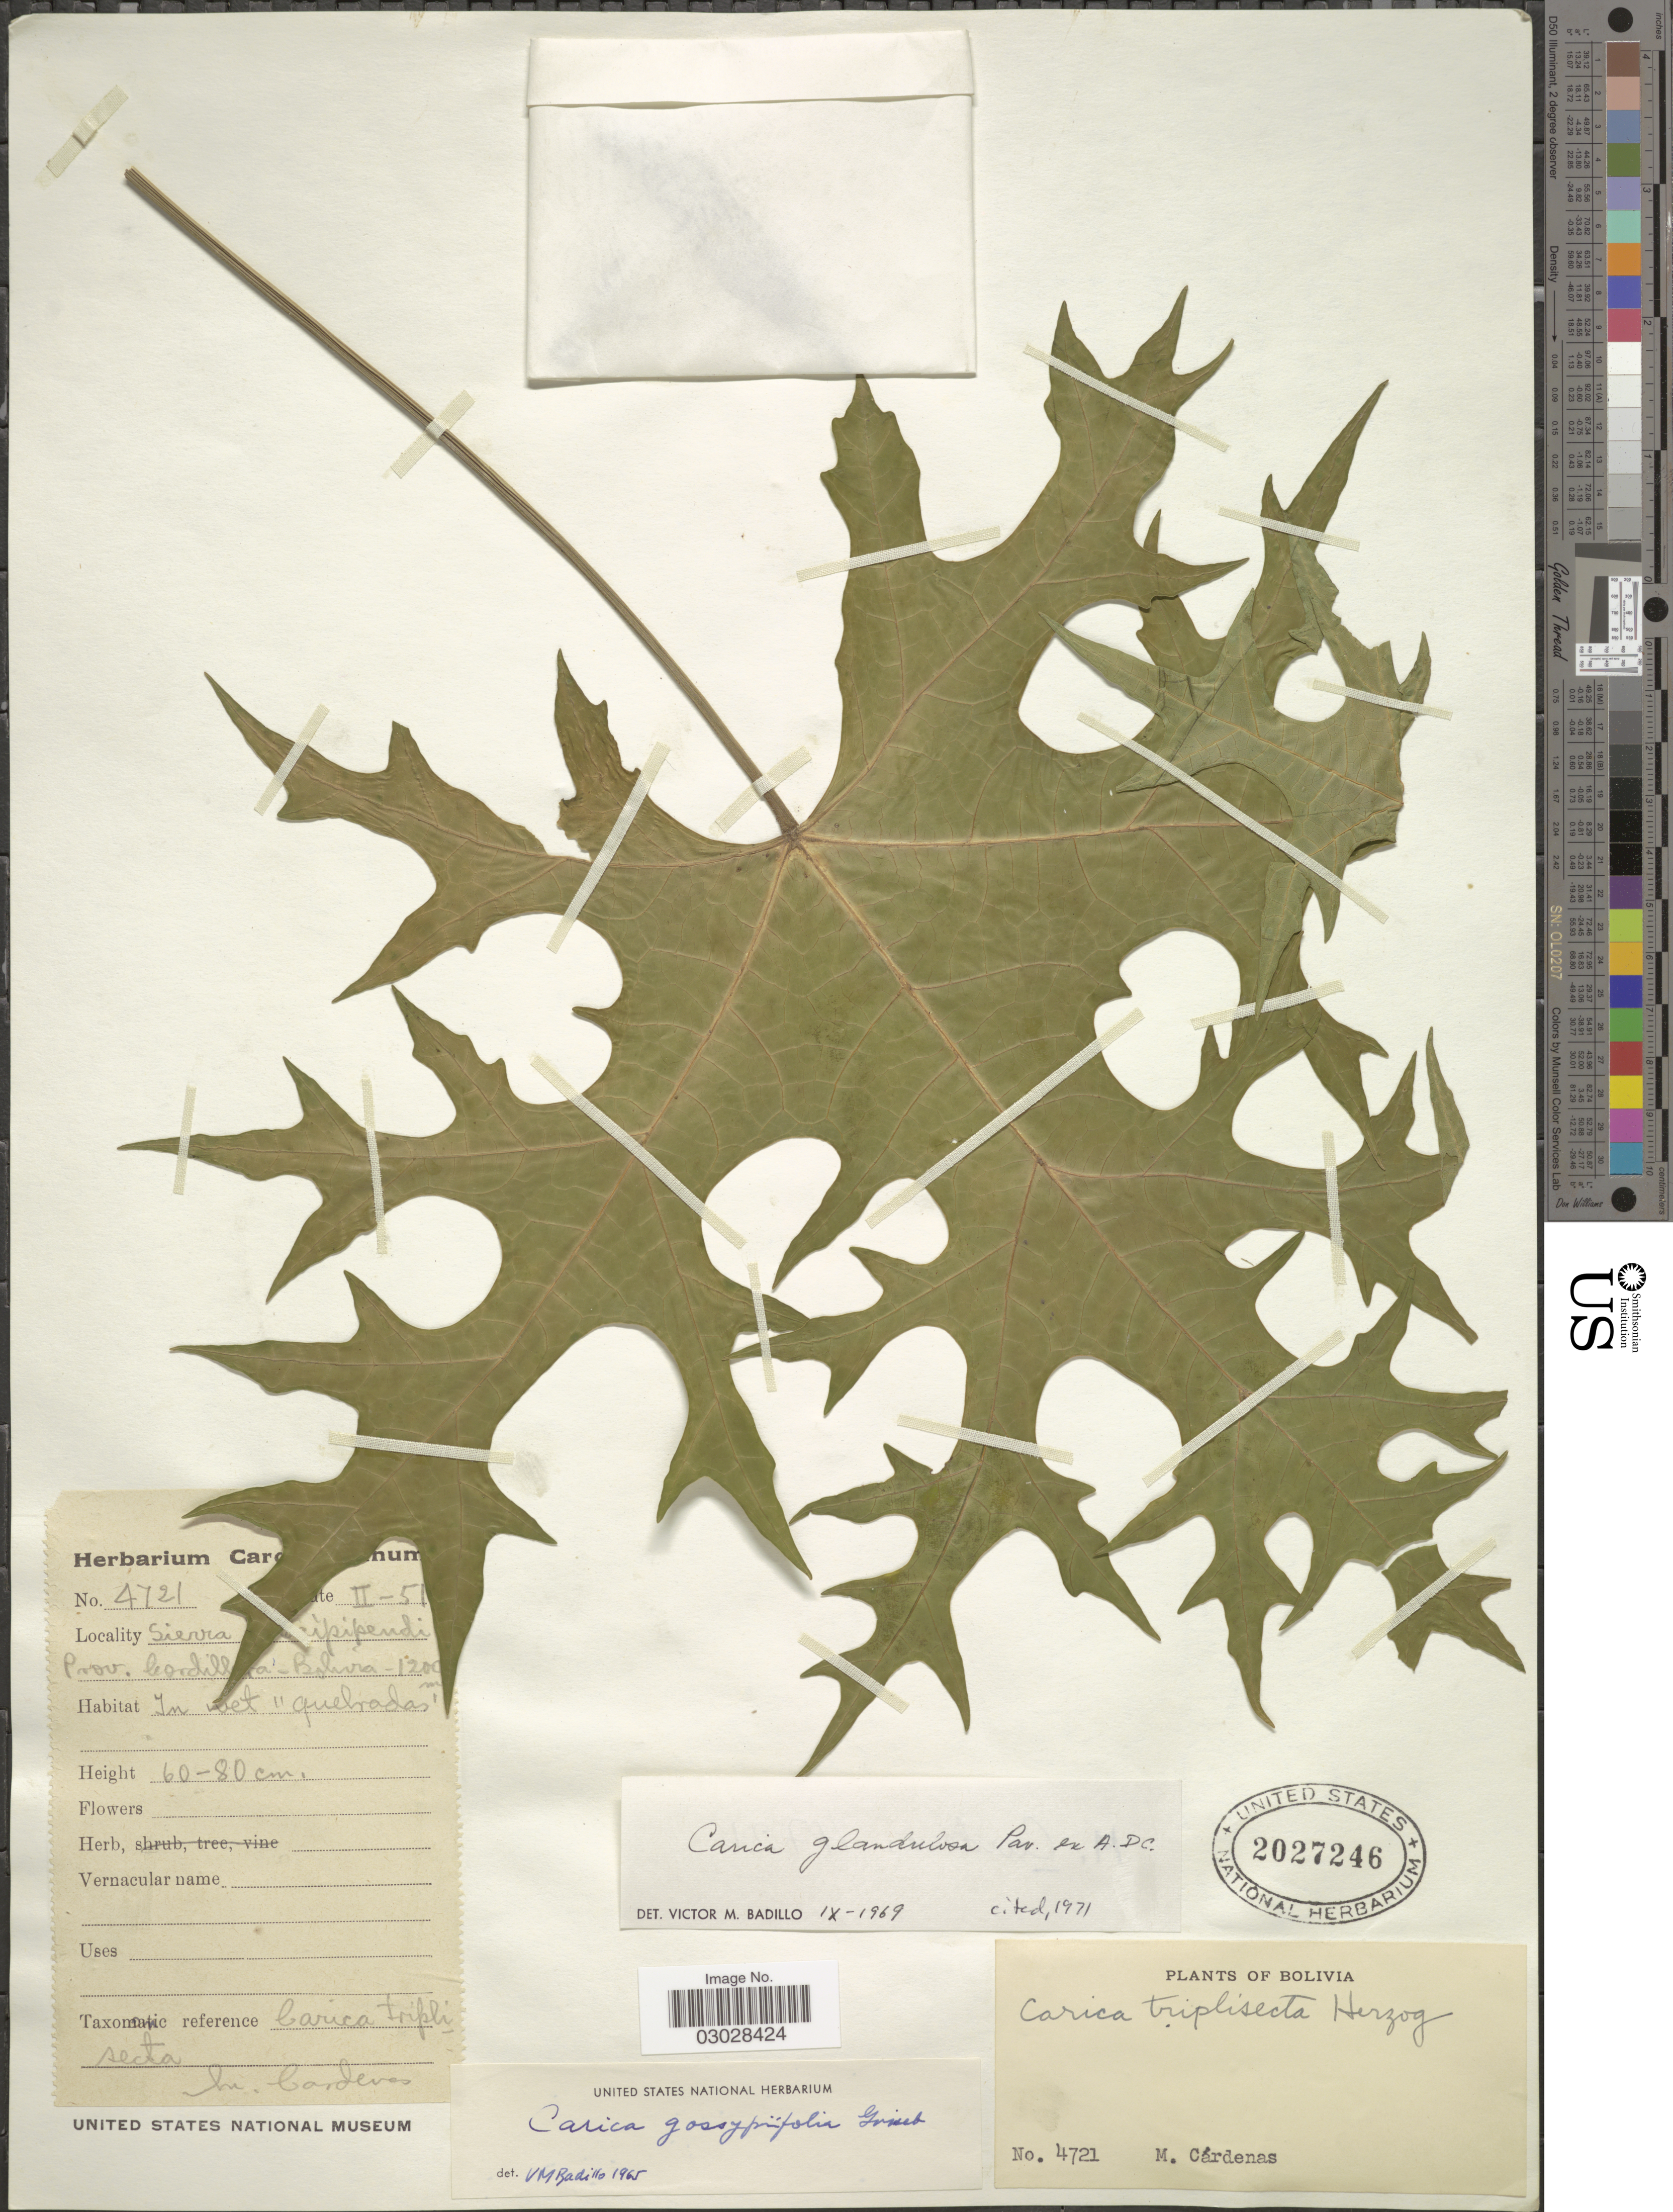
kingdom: Plantae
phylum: Tracheophyta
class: Magnoliopsida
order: Brassicales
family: Caricaceae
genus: Vasconcellea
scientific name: Vasconcellea glandulosa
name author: A. DC.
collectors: M. Cárdenas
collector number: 4721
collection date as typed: Transcribed d/m/y: /2/51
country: Bolivia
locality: Sierra Caipipendi, Prov. Cordillera.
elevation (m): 1200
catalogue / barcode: US 2027246